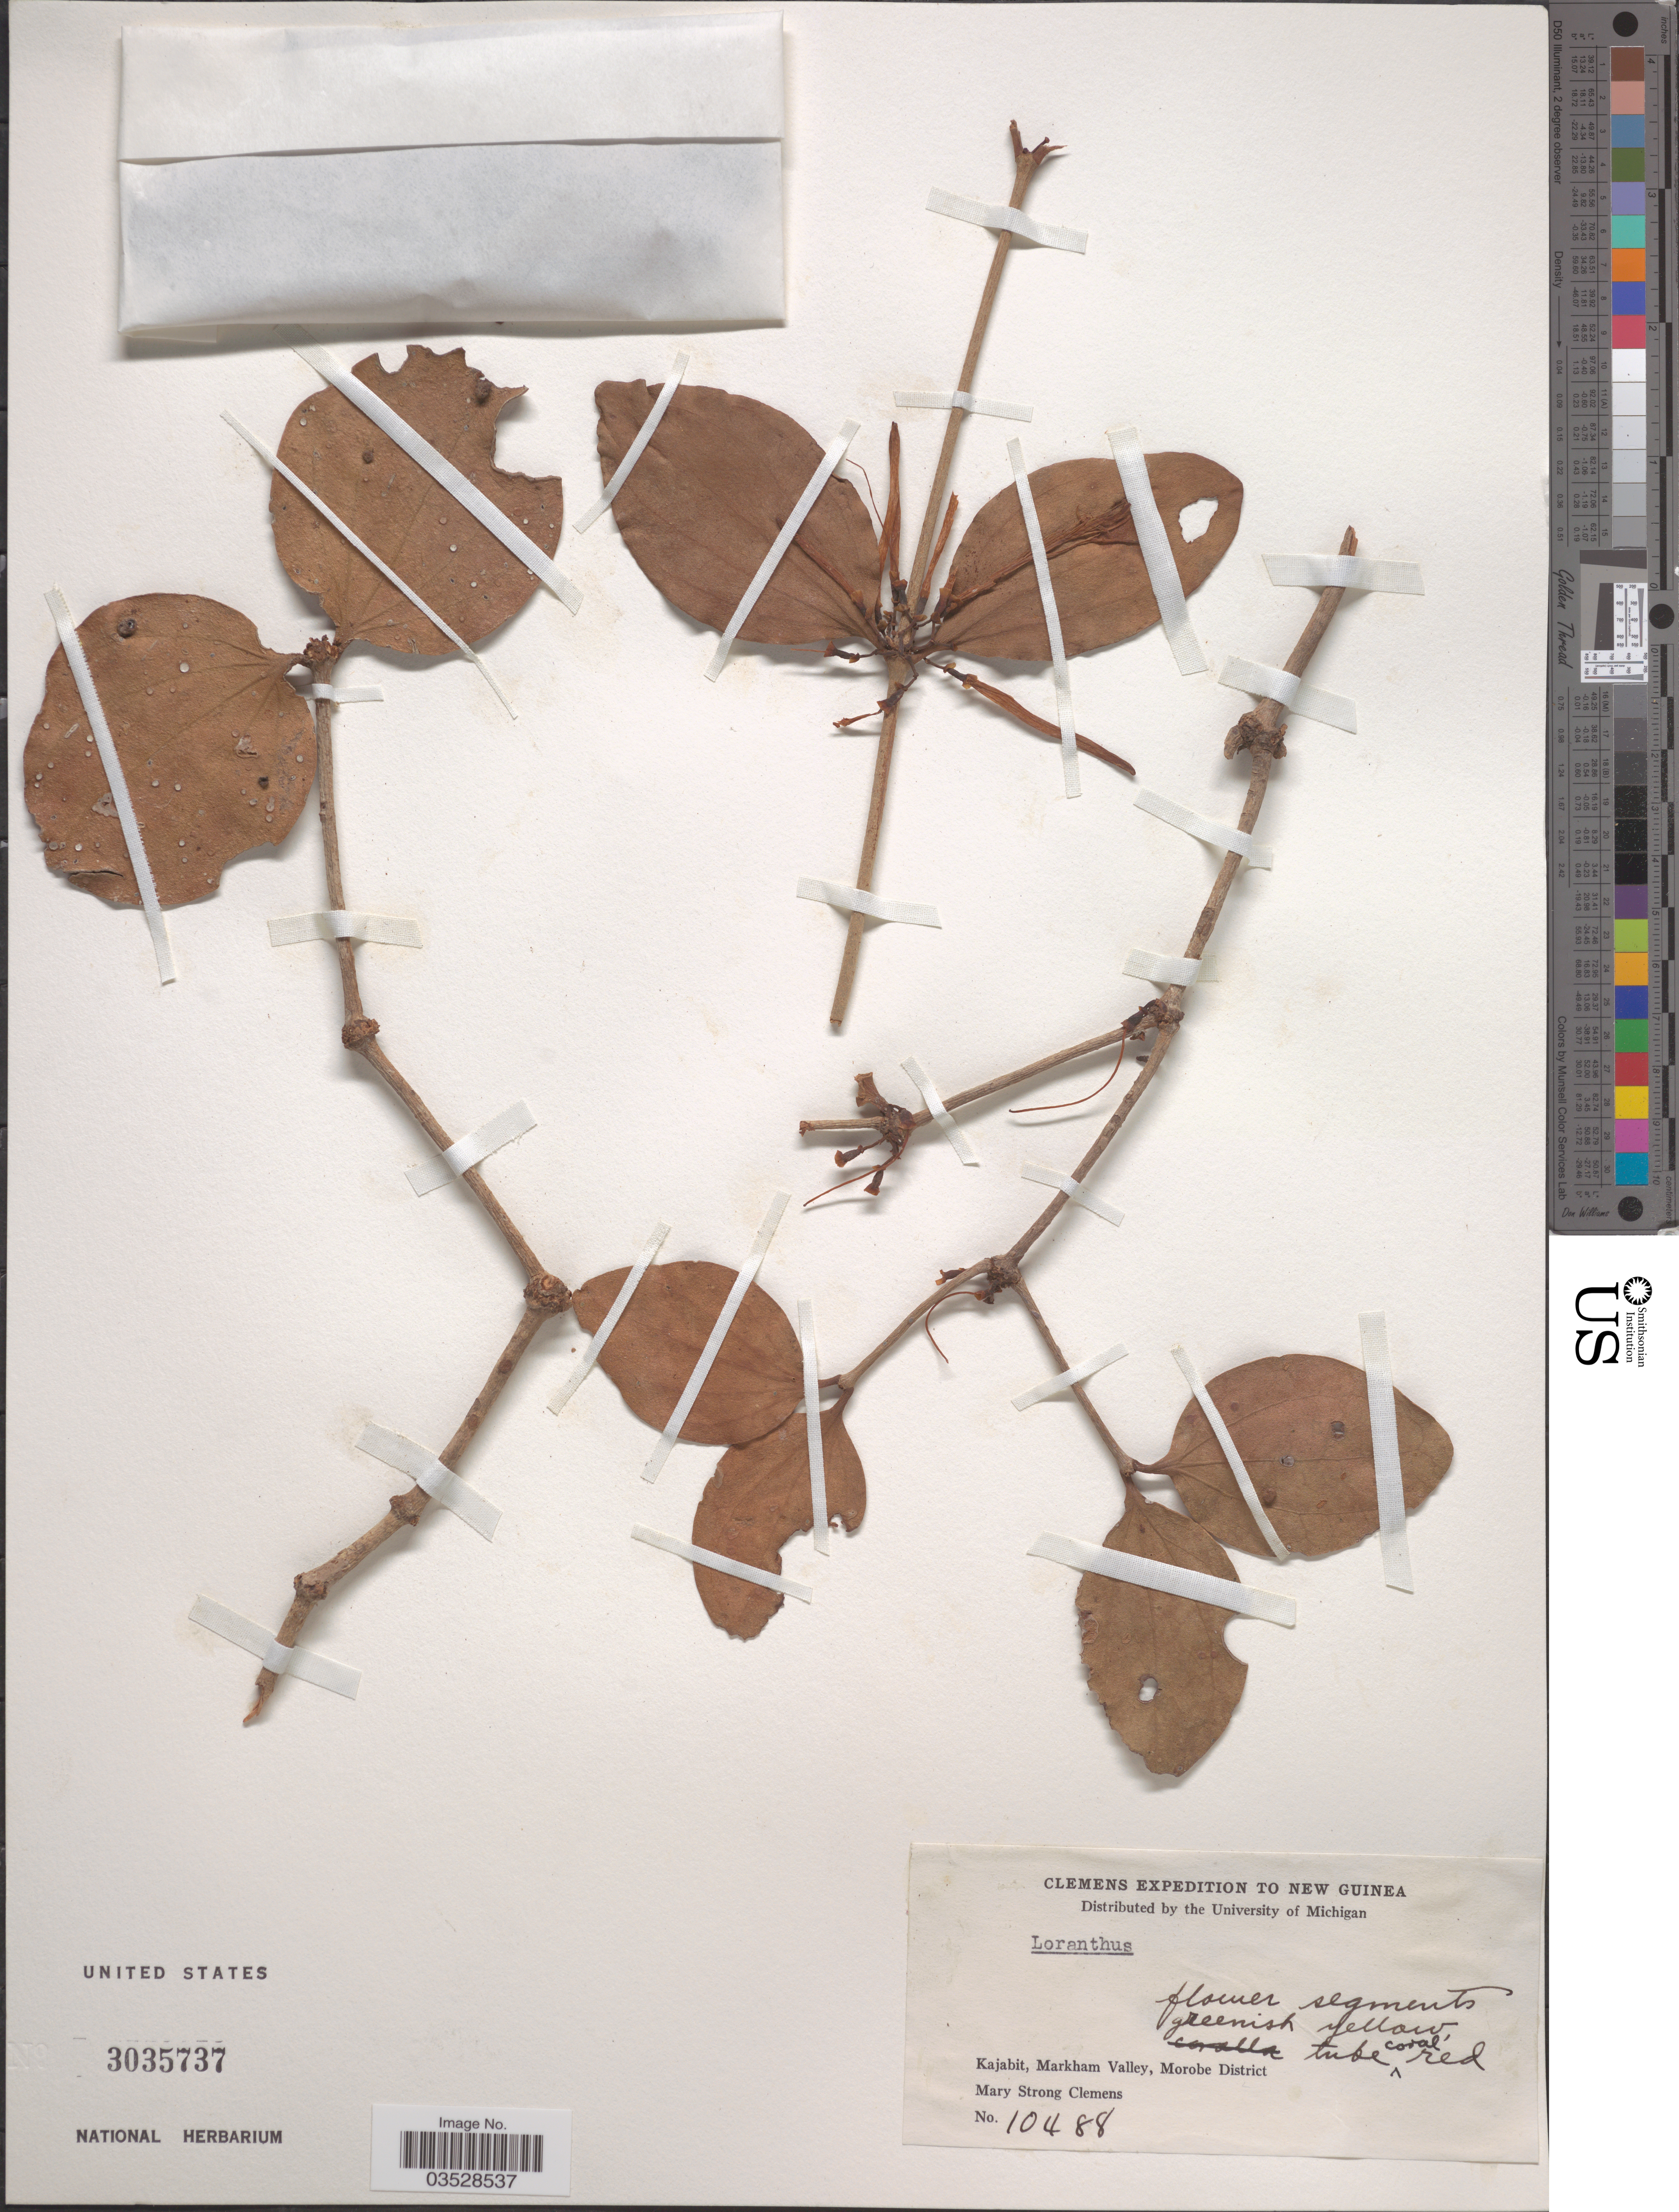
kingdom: Plantae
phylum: Tracheophyta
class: Magnoliopsida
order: Santalales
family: Loranthaceae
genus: Loranthus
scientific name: Loranthus sp.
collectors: M. S. Clemens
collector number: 10488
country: Papua New Guinea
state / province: Morobe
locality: New Guinea. Kajabit, Markham Valley, Morobe District.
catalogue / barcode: US 3035737